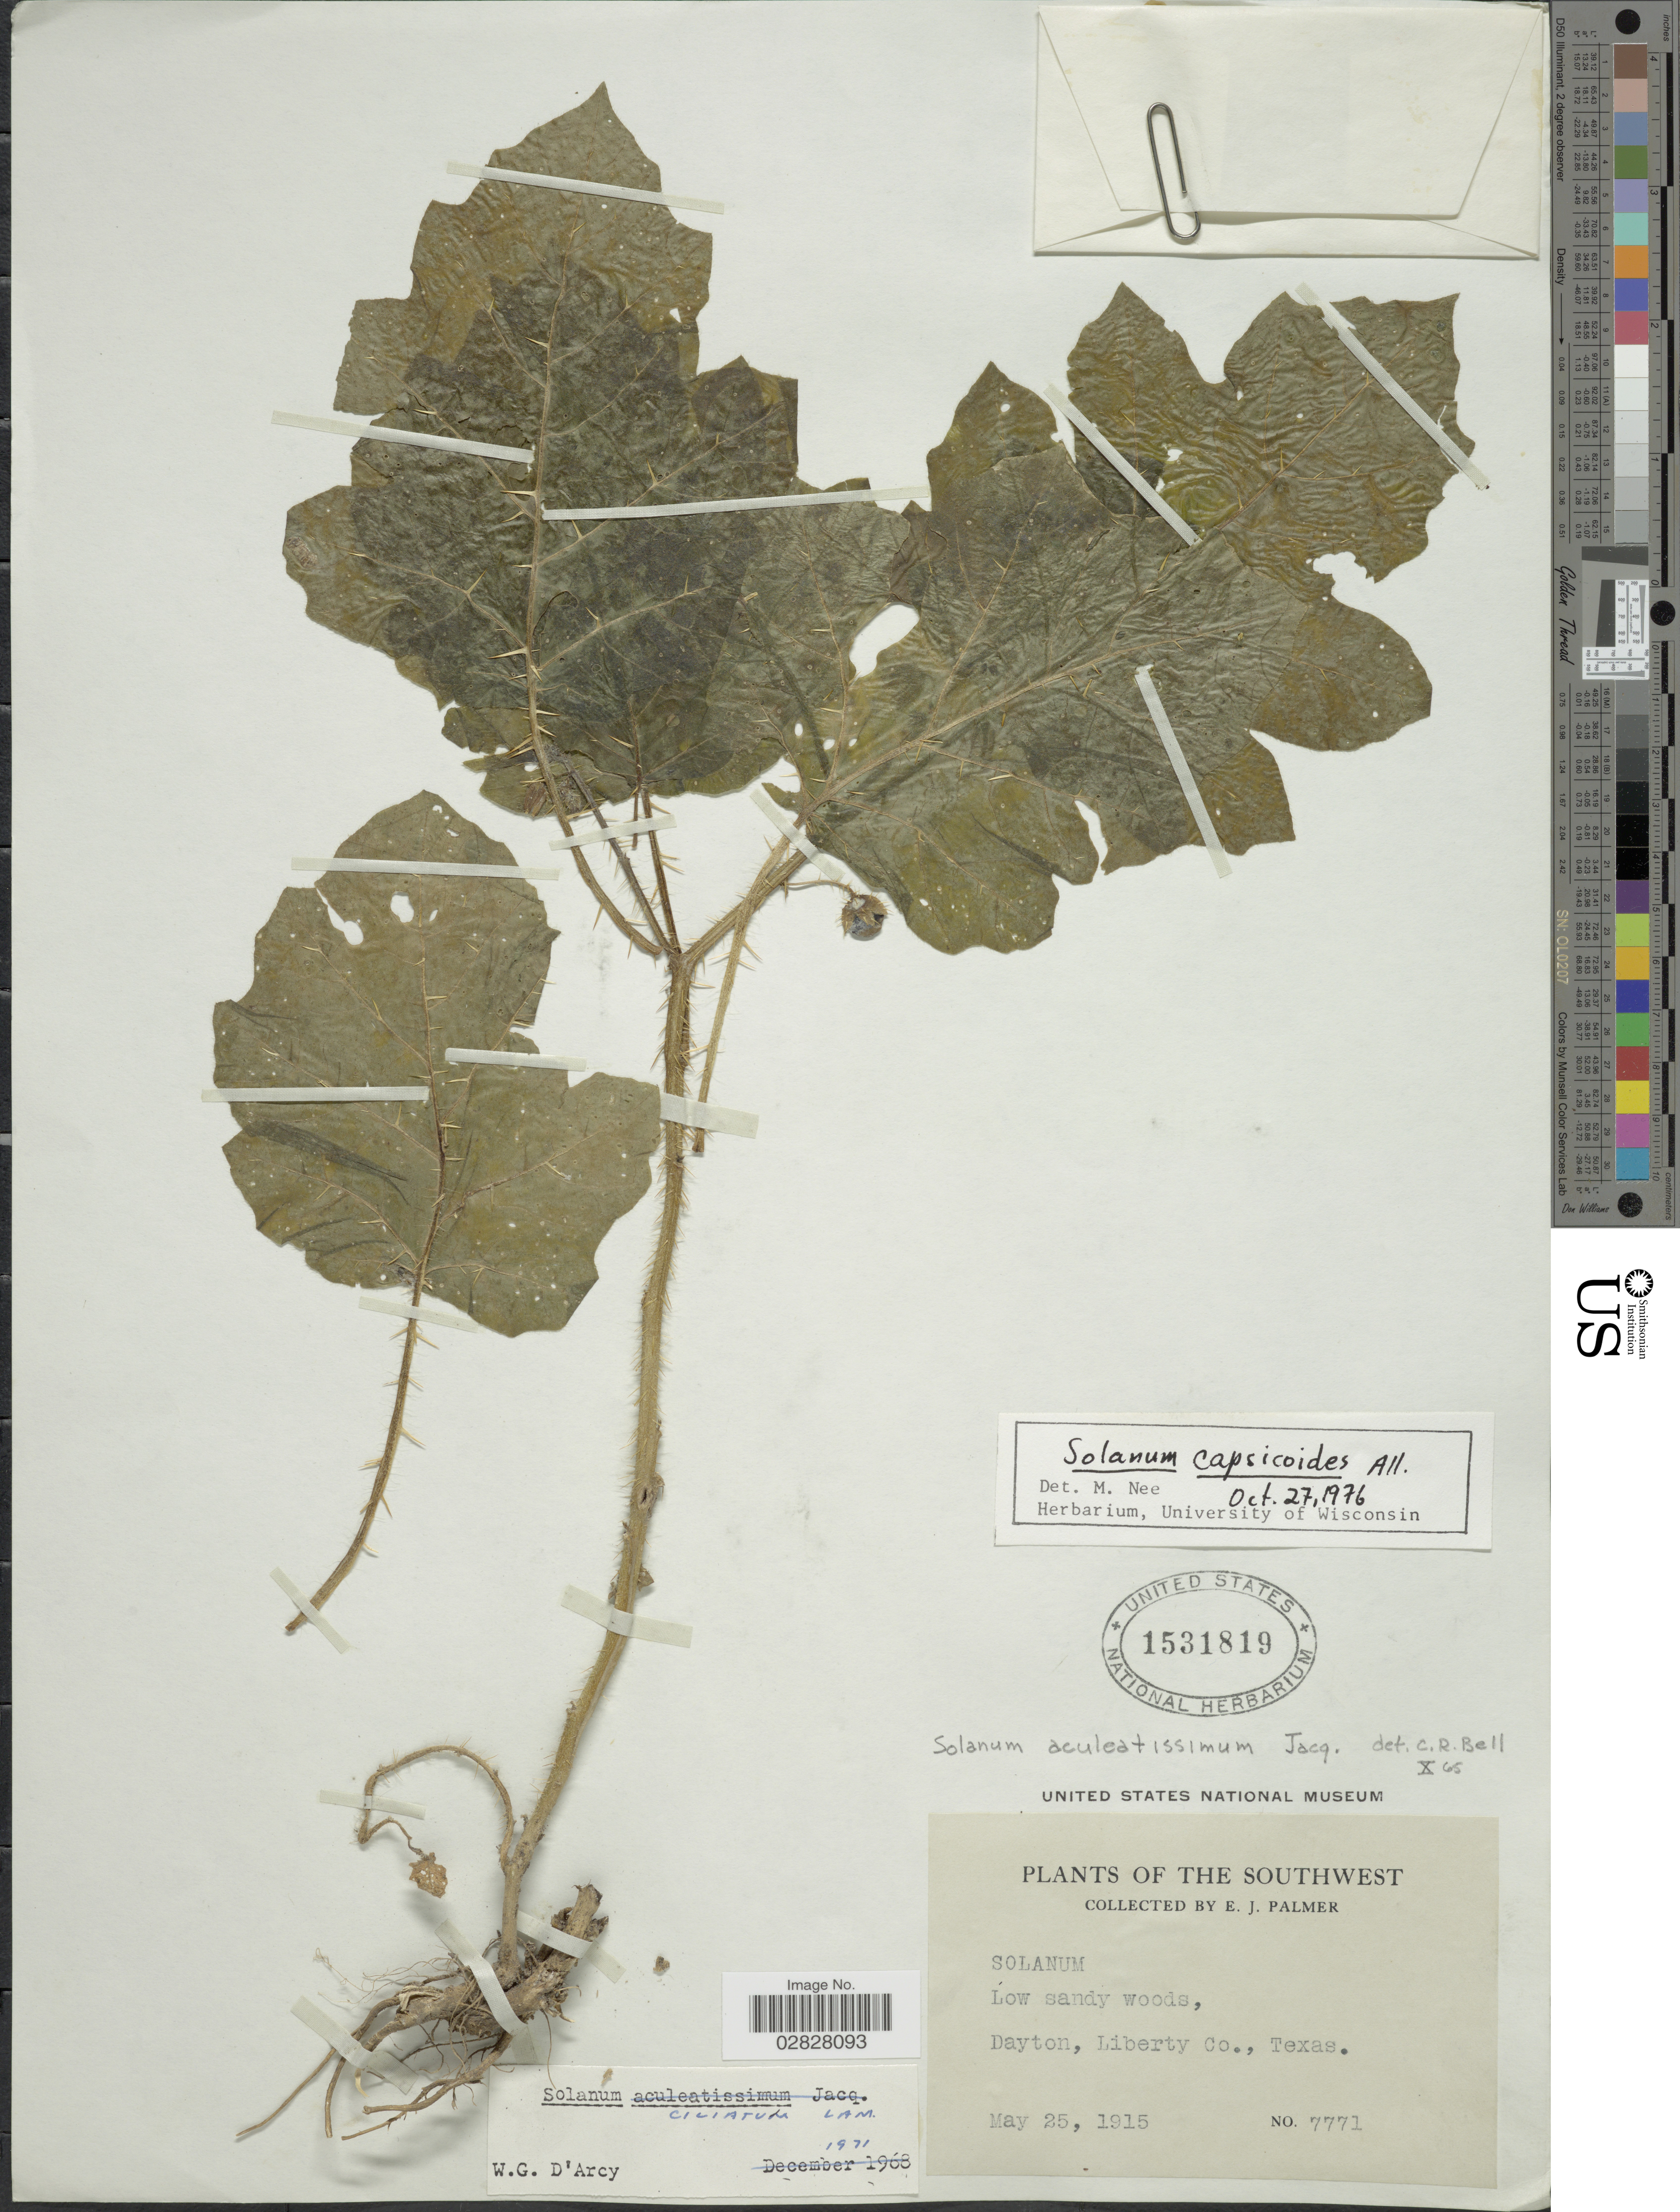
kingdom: Plantae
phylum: Tracheophyta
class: Magnoliopsida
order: Solanales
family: Solanaceae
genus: Solanum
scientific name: Solanum capsicoides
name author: All.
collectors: E. J. Palmer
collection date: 1915-05-25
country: United States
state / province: Texas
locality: Southwest. Dayton, Liberty Co.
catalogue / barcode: US 1531819